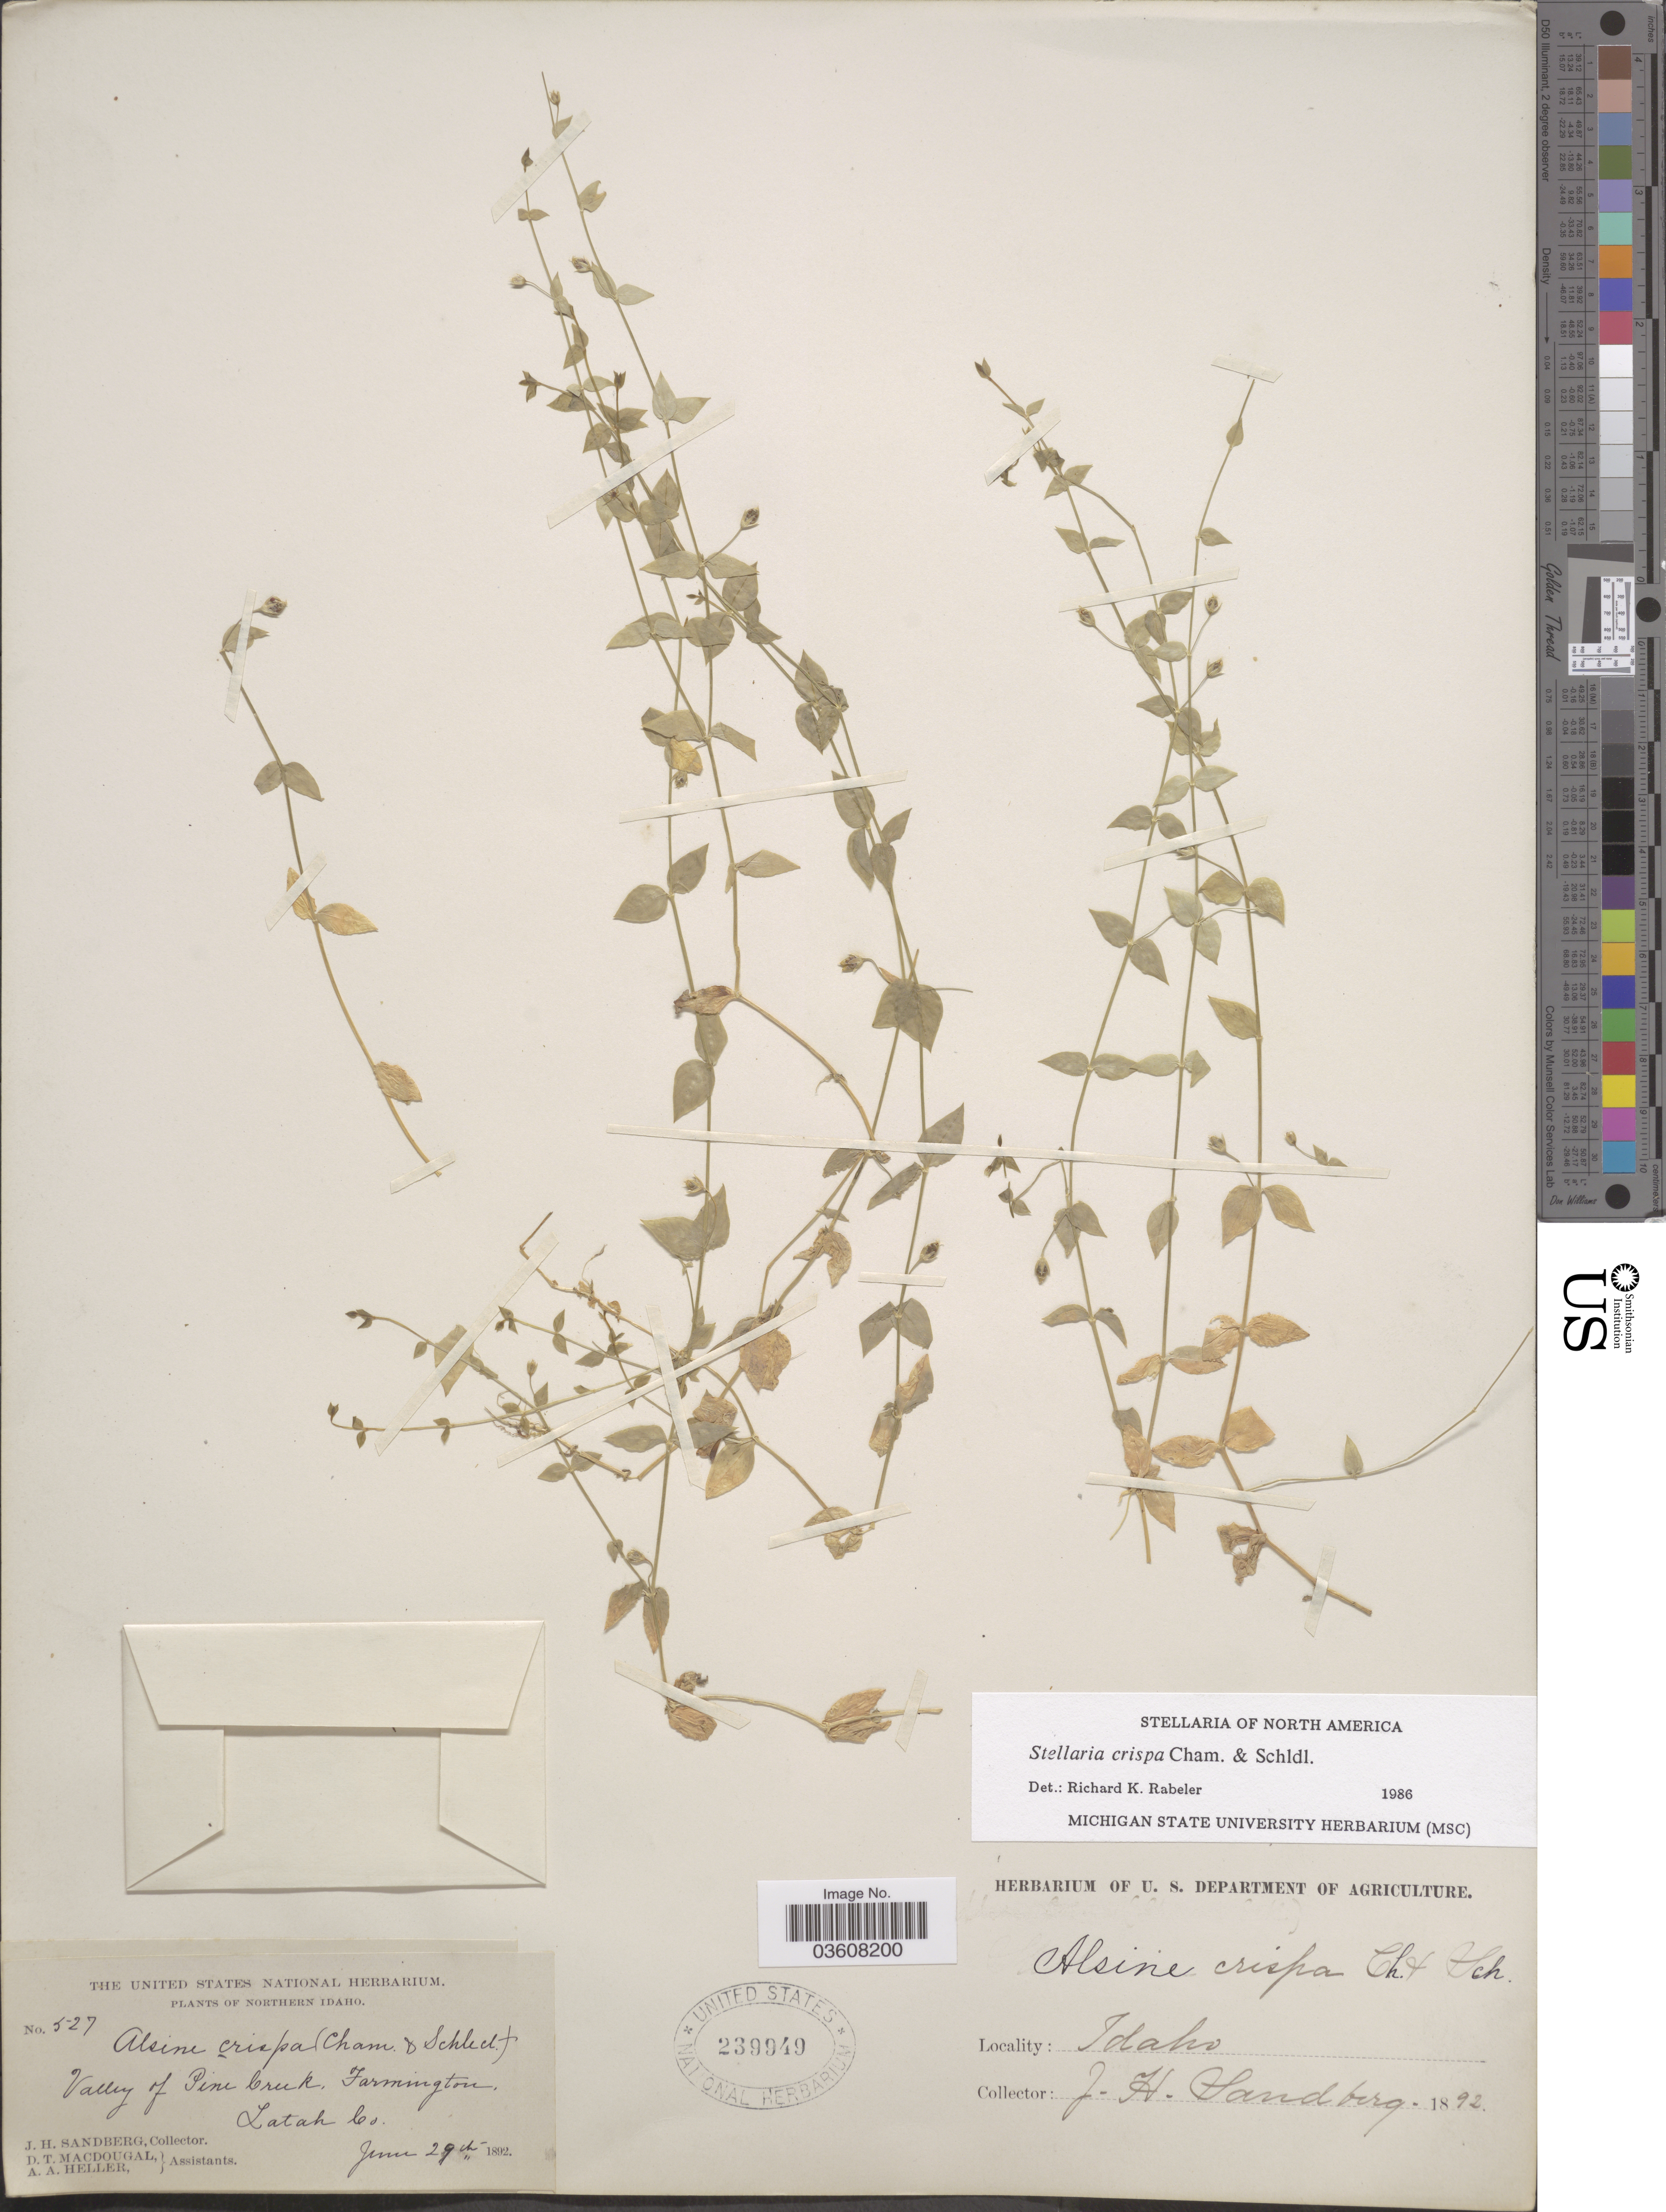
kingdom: Plantae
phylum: Tracheophyta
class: Magnoliopsida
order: Caryophyllales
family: Caryophyllaceae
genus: Stellaria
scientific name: Stellaria crispa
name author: Cham. & Schltdl.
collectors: J. H. Sandberg, D. T. MacDougal & A. A. Heller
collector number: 527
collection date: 1892-06-29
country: United States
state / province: Idaho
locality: Northern Idaho. Valley of Pine Creek, Farmington. Latah Co.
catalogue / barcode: US 239949